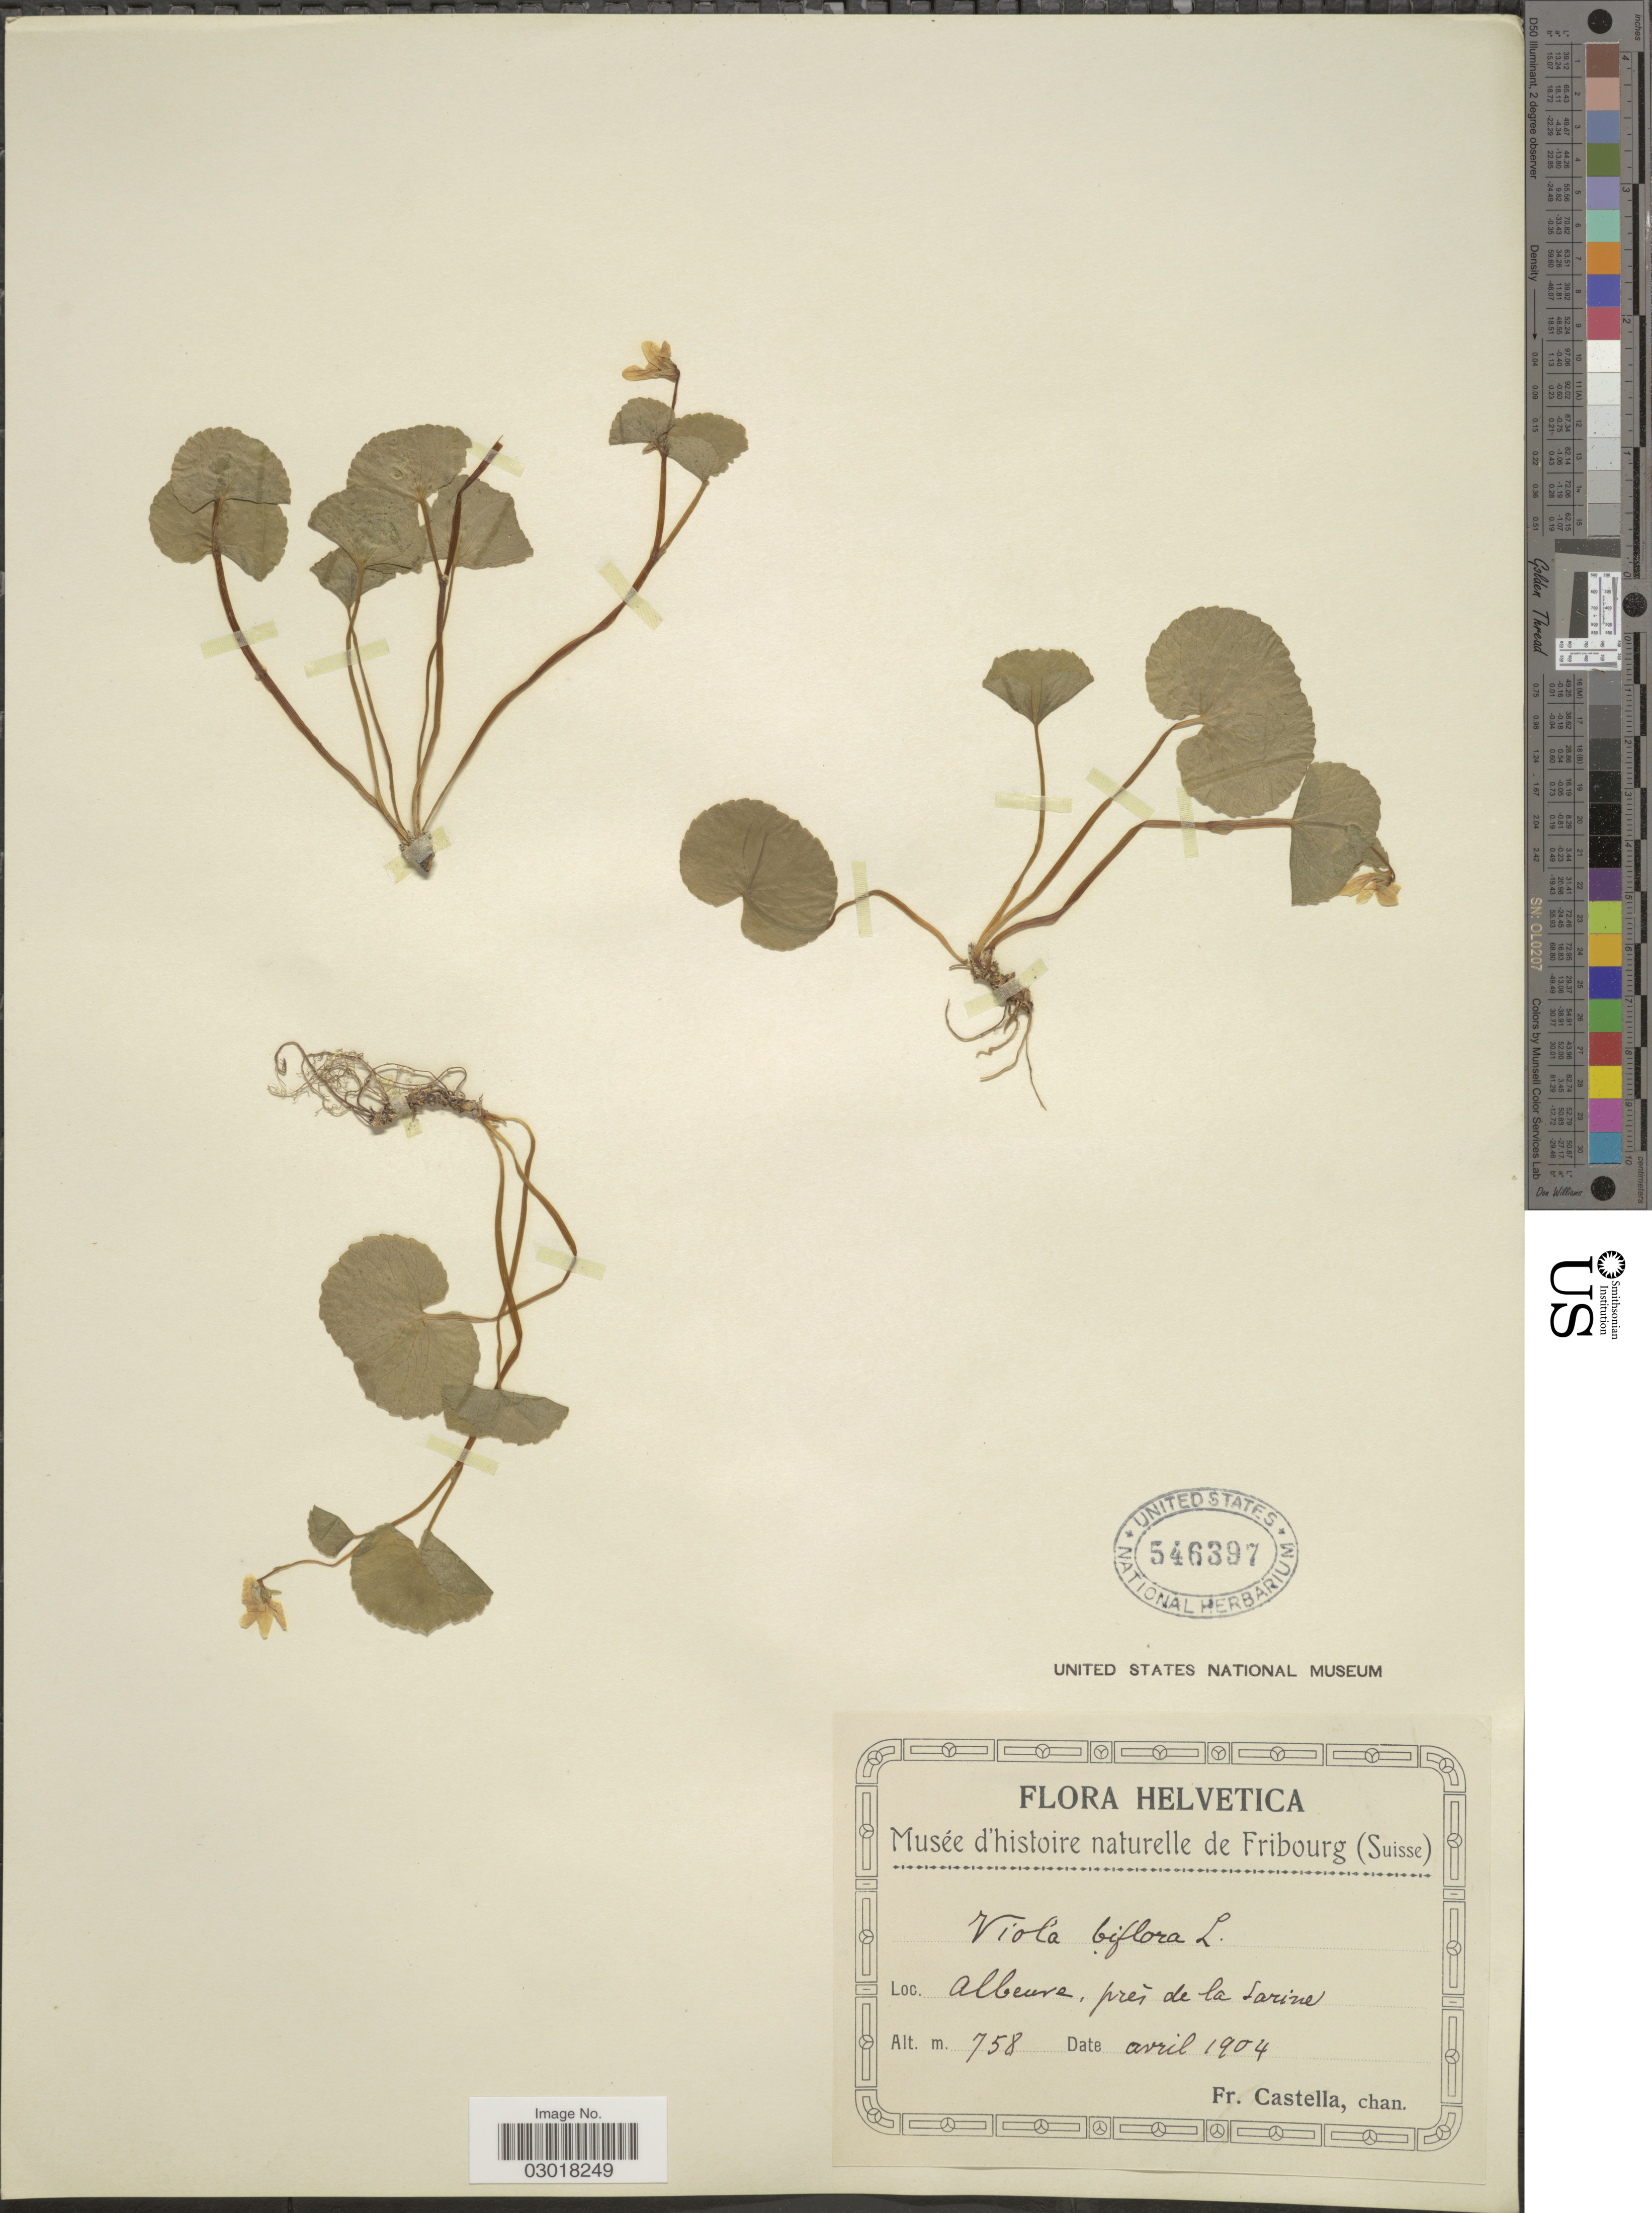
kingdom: Plantae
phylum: Tracheophyta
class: Magnoliopsida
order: Malpighiales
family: Violaceae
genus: Viola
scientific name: Viola biflora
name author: L.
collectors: Fr. Castella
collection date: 1904-04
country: Switzerland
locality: Helvetica. Albeure, prés de la Sarine.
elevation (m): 758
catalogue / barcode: US 546397